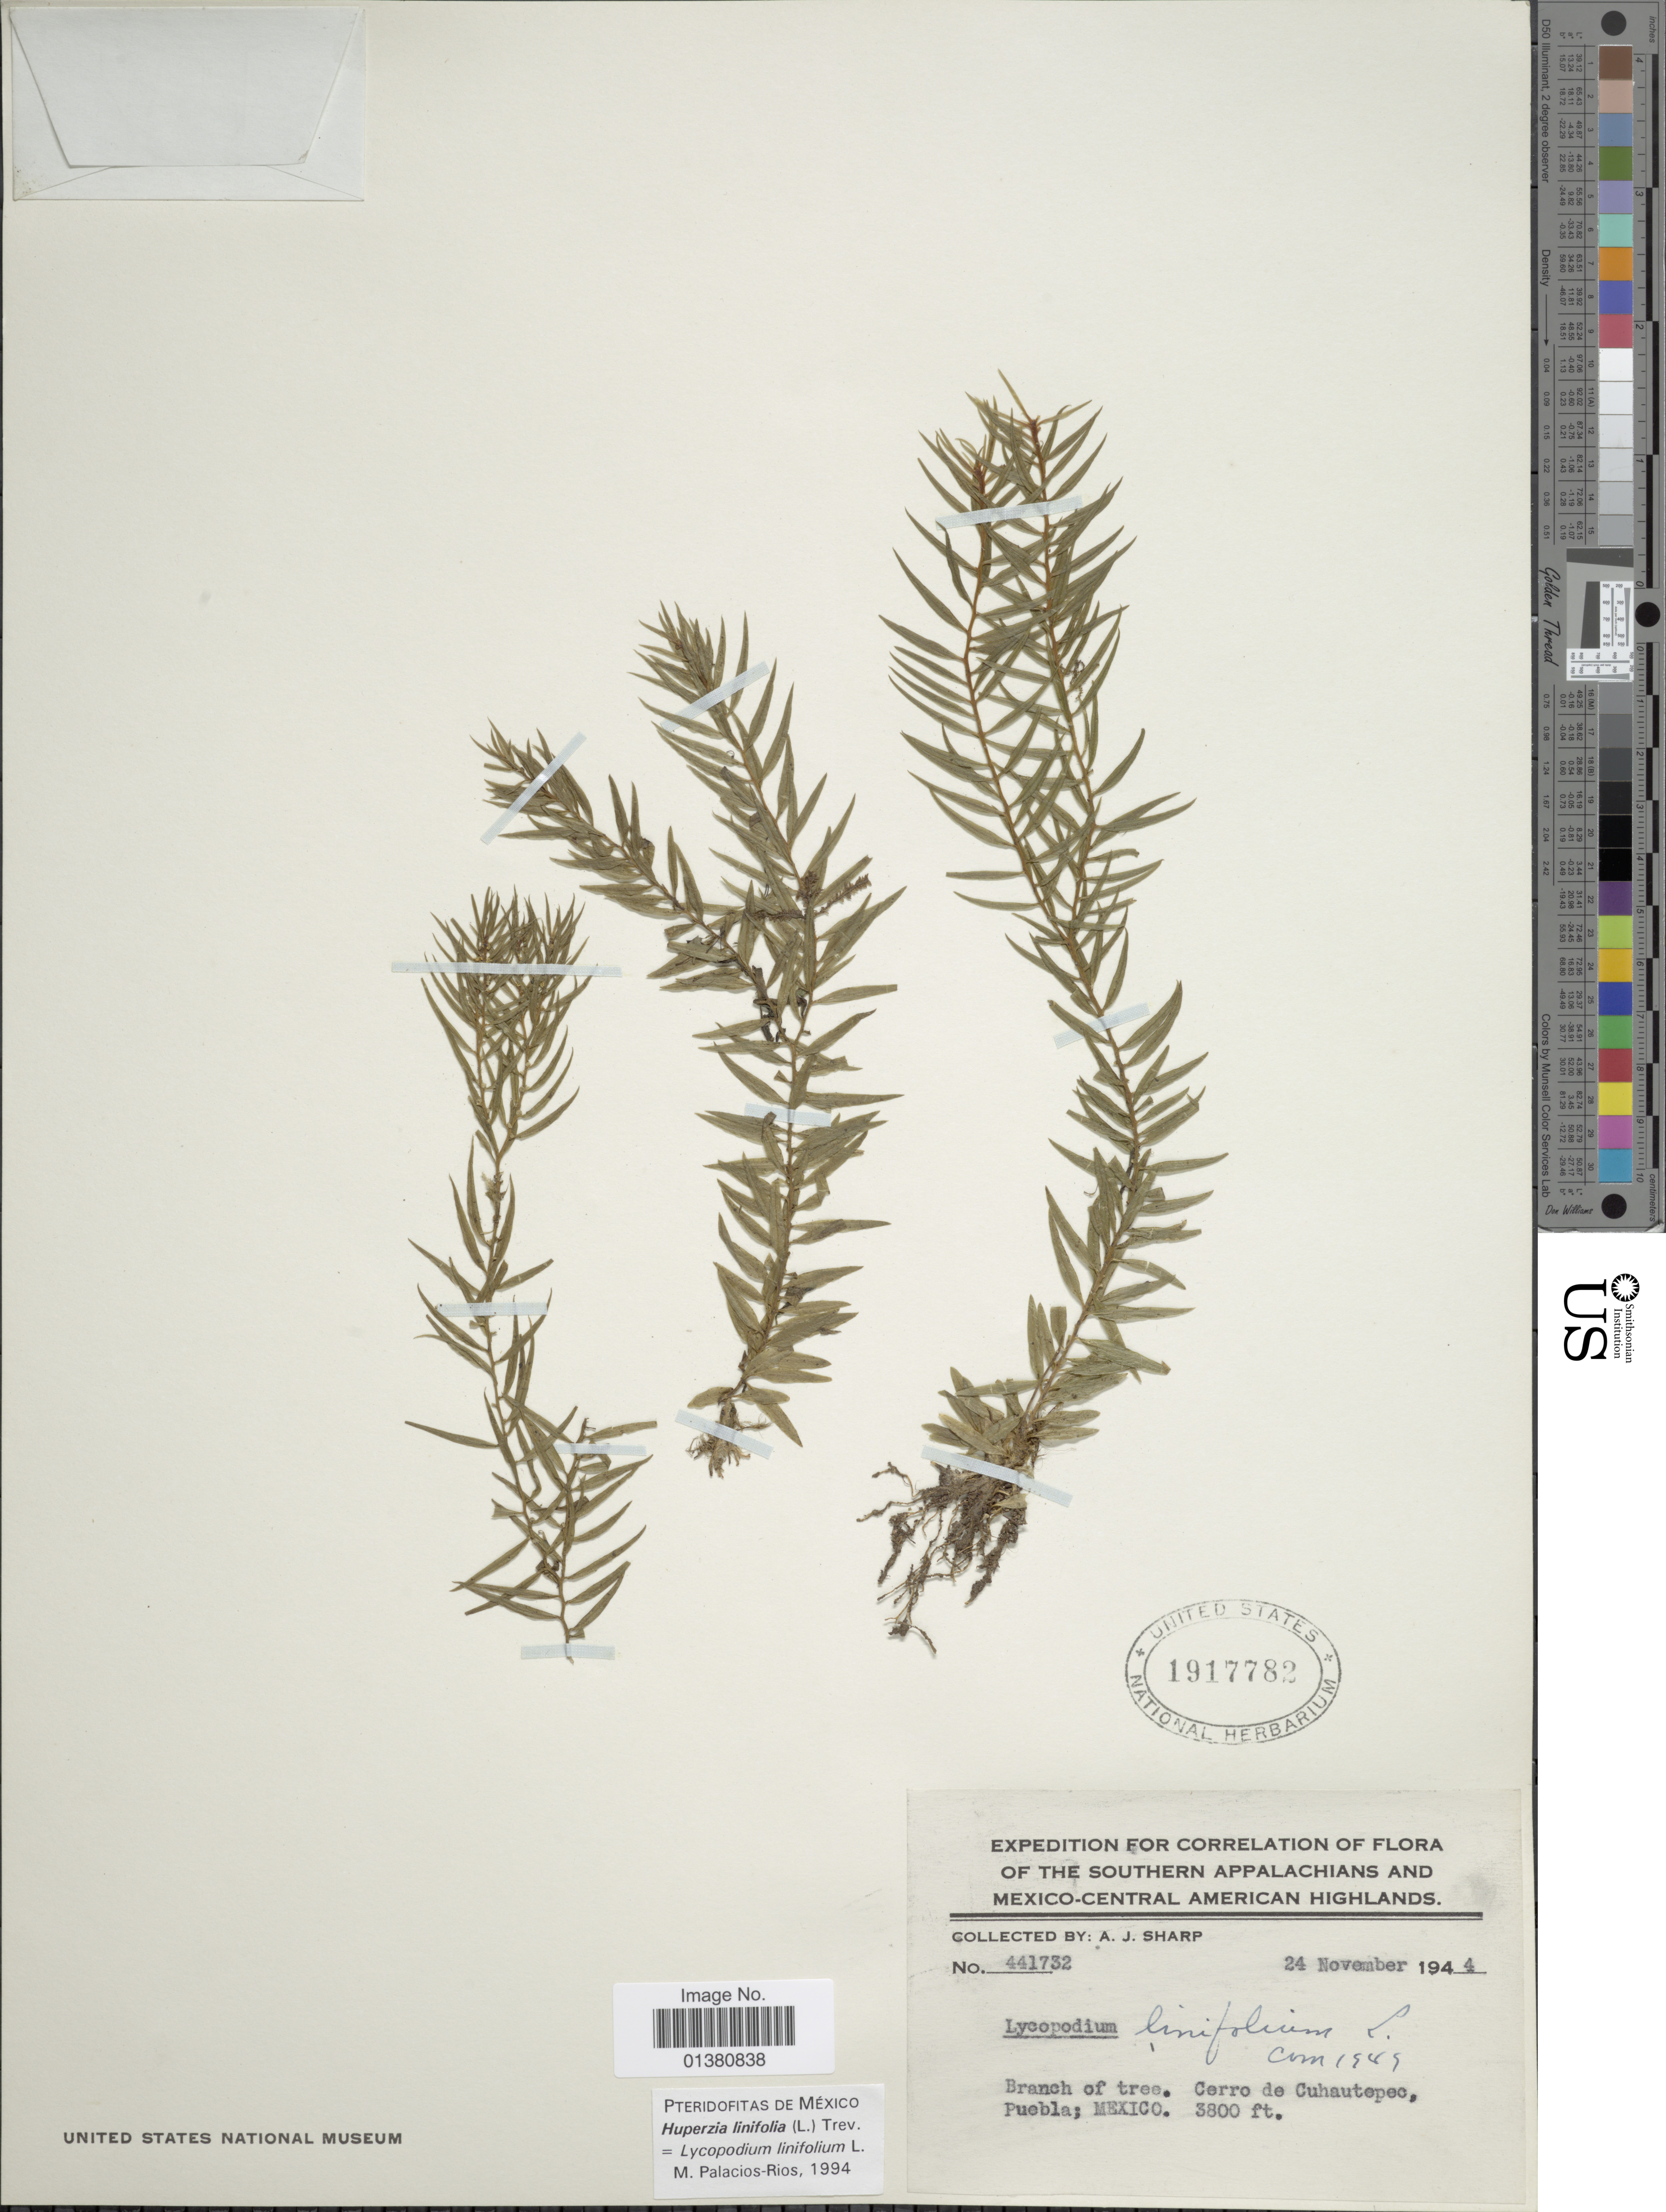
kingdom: Plantae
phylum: Tracheophyta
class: Lycopodiopsida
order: Lycopodiales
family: Lycopodiaceae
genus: Phlegmariurus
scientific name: Phlegmariurus linifolius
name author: (L.) B. Øllg.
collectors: A. J. Sharp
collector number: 441732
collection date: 1944-11-24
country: Mexico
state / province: Puebla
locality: Cerro de Cuhautepec, Puebla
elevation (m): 1158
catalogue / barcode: US 1917782